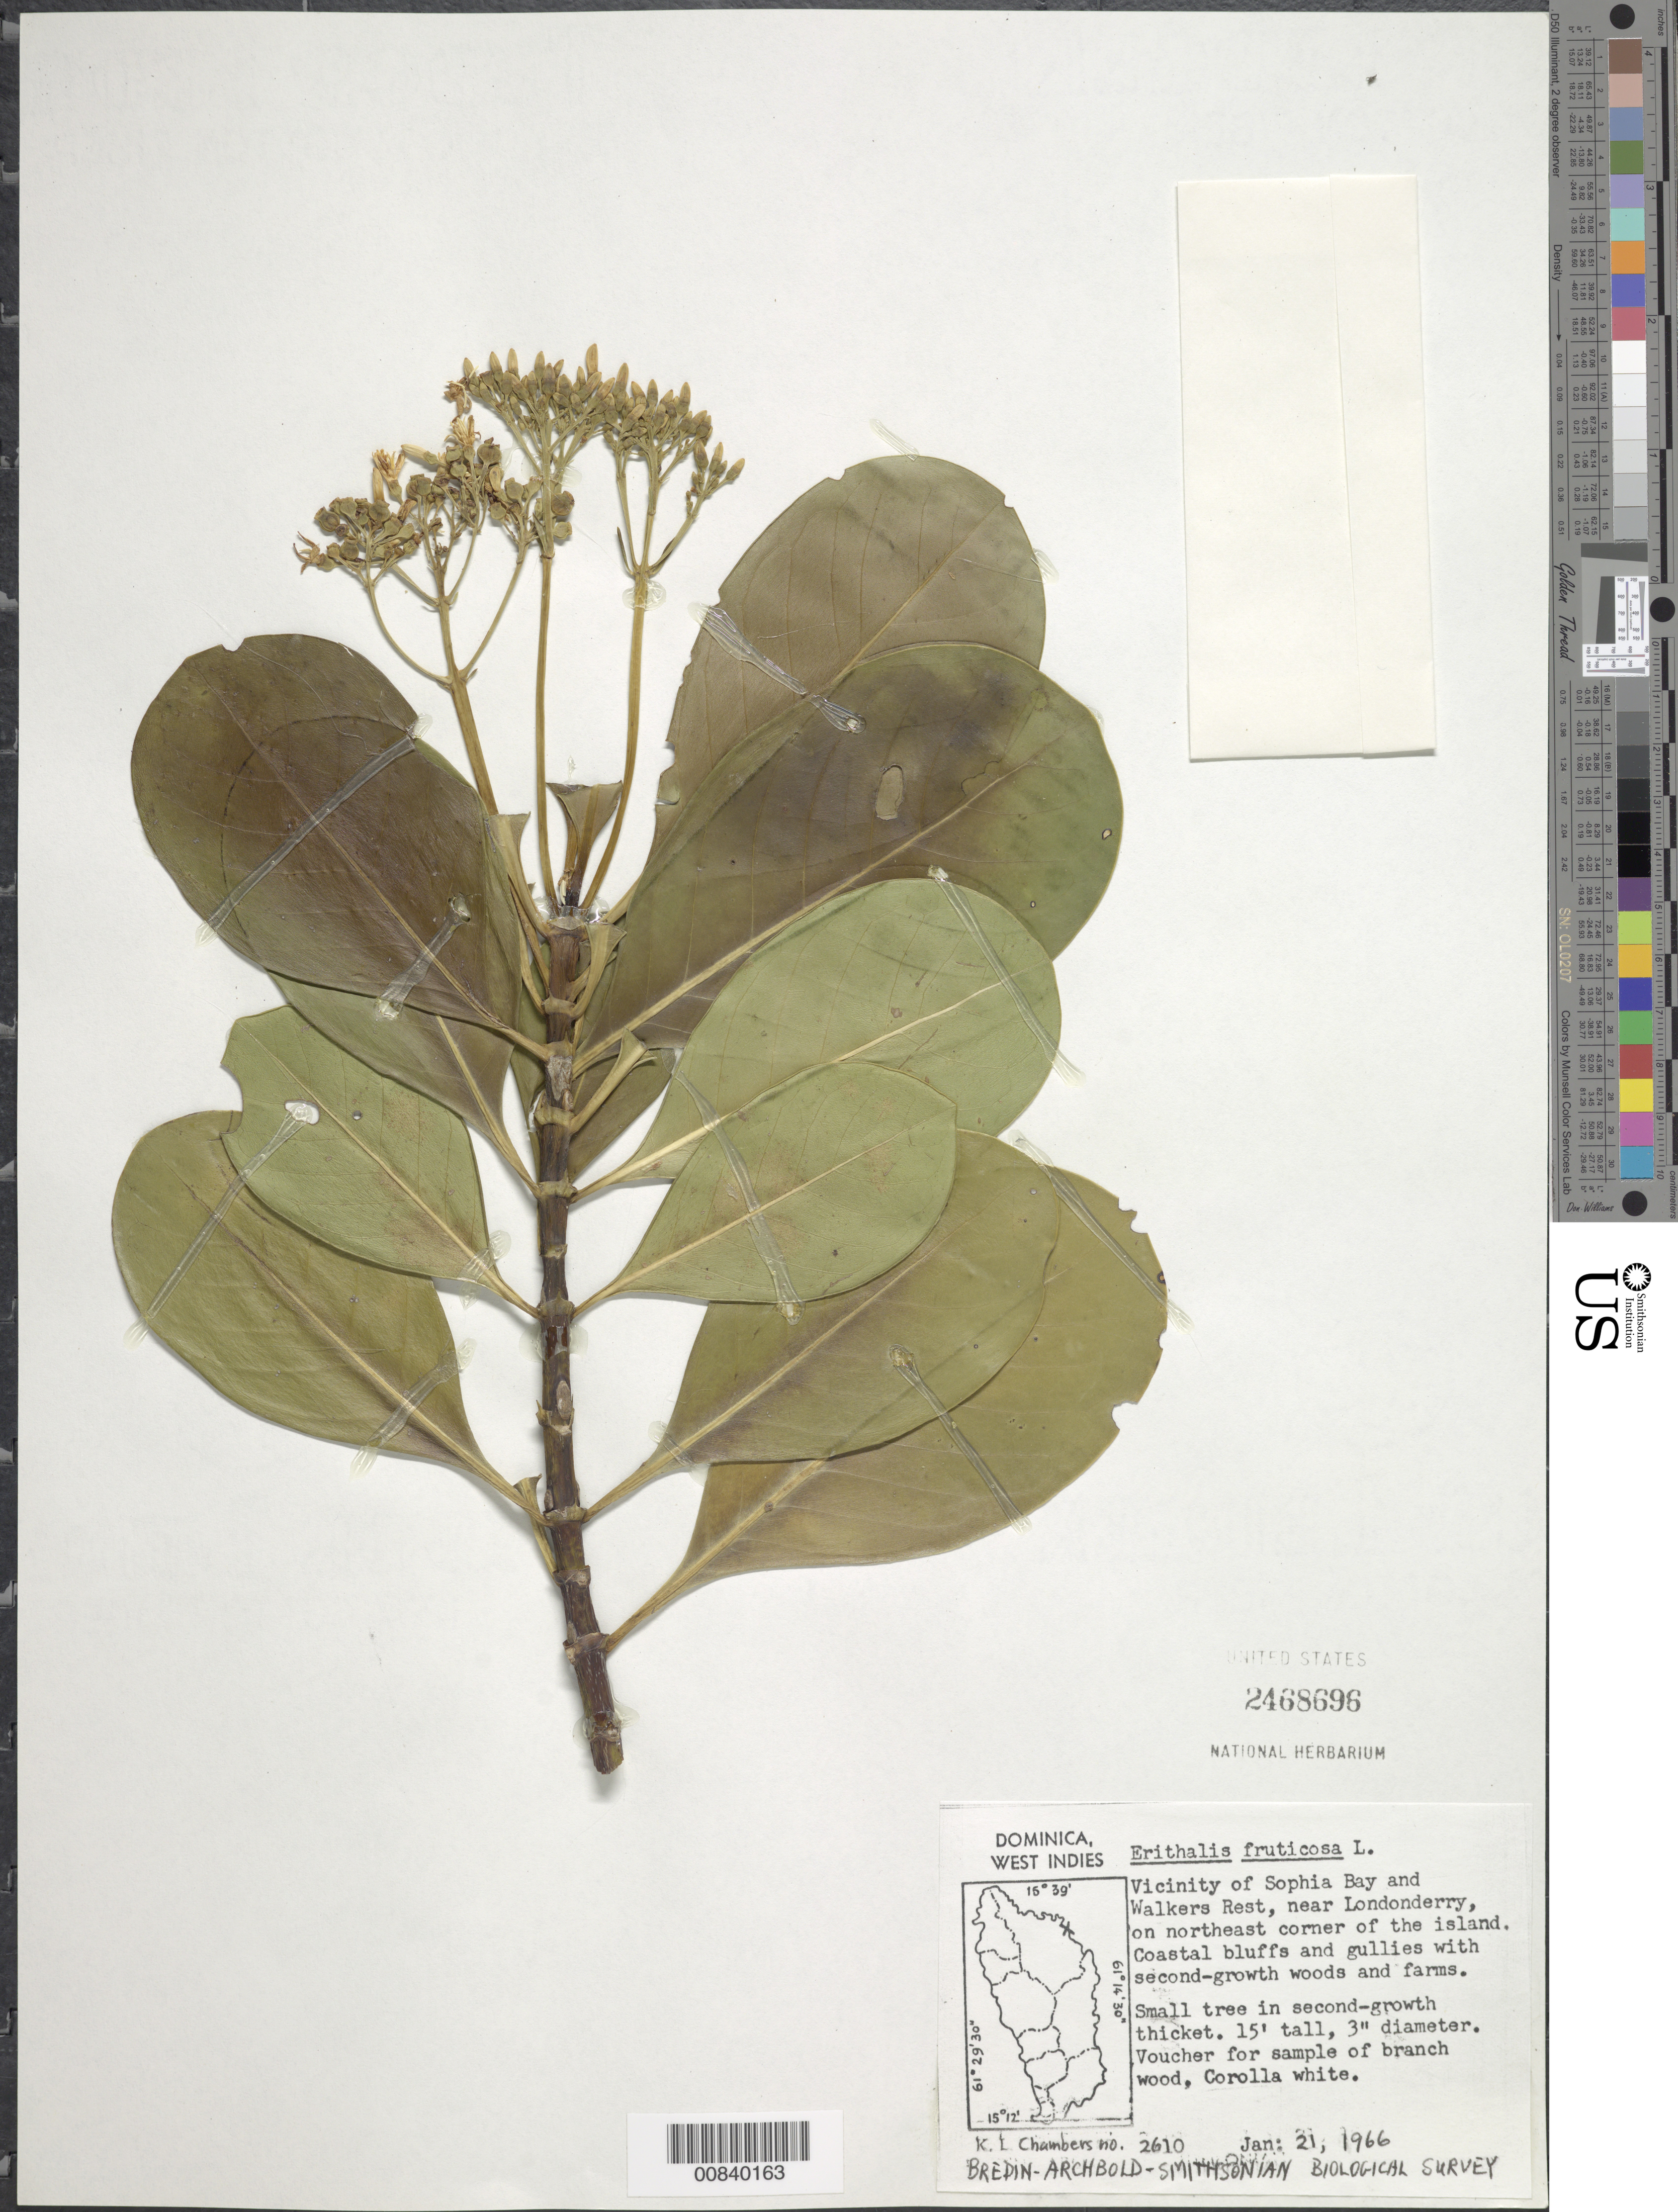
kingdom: Plantae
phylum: Tracheophyta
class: Magnoliopsida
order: Gentianales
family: Rubiaceae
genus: Erithalis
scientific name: Erithalis fruticosa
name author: L.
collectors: K. L. Chambers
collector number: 2610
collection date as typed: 21 Jan 1966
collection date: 1966-01-21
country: Dominica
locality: Vicinity of Sophia Bay and Walkers Rest, near Londonderry, on northeast corner of the island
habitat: Coastal bluffs and gullies with second-growth woods and farms. In thicket.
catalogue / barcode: US 2468696